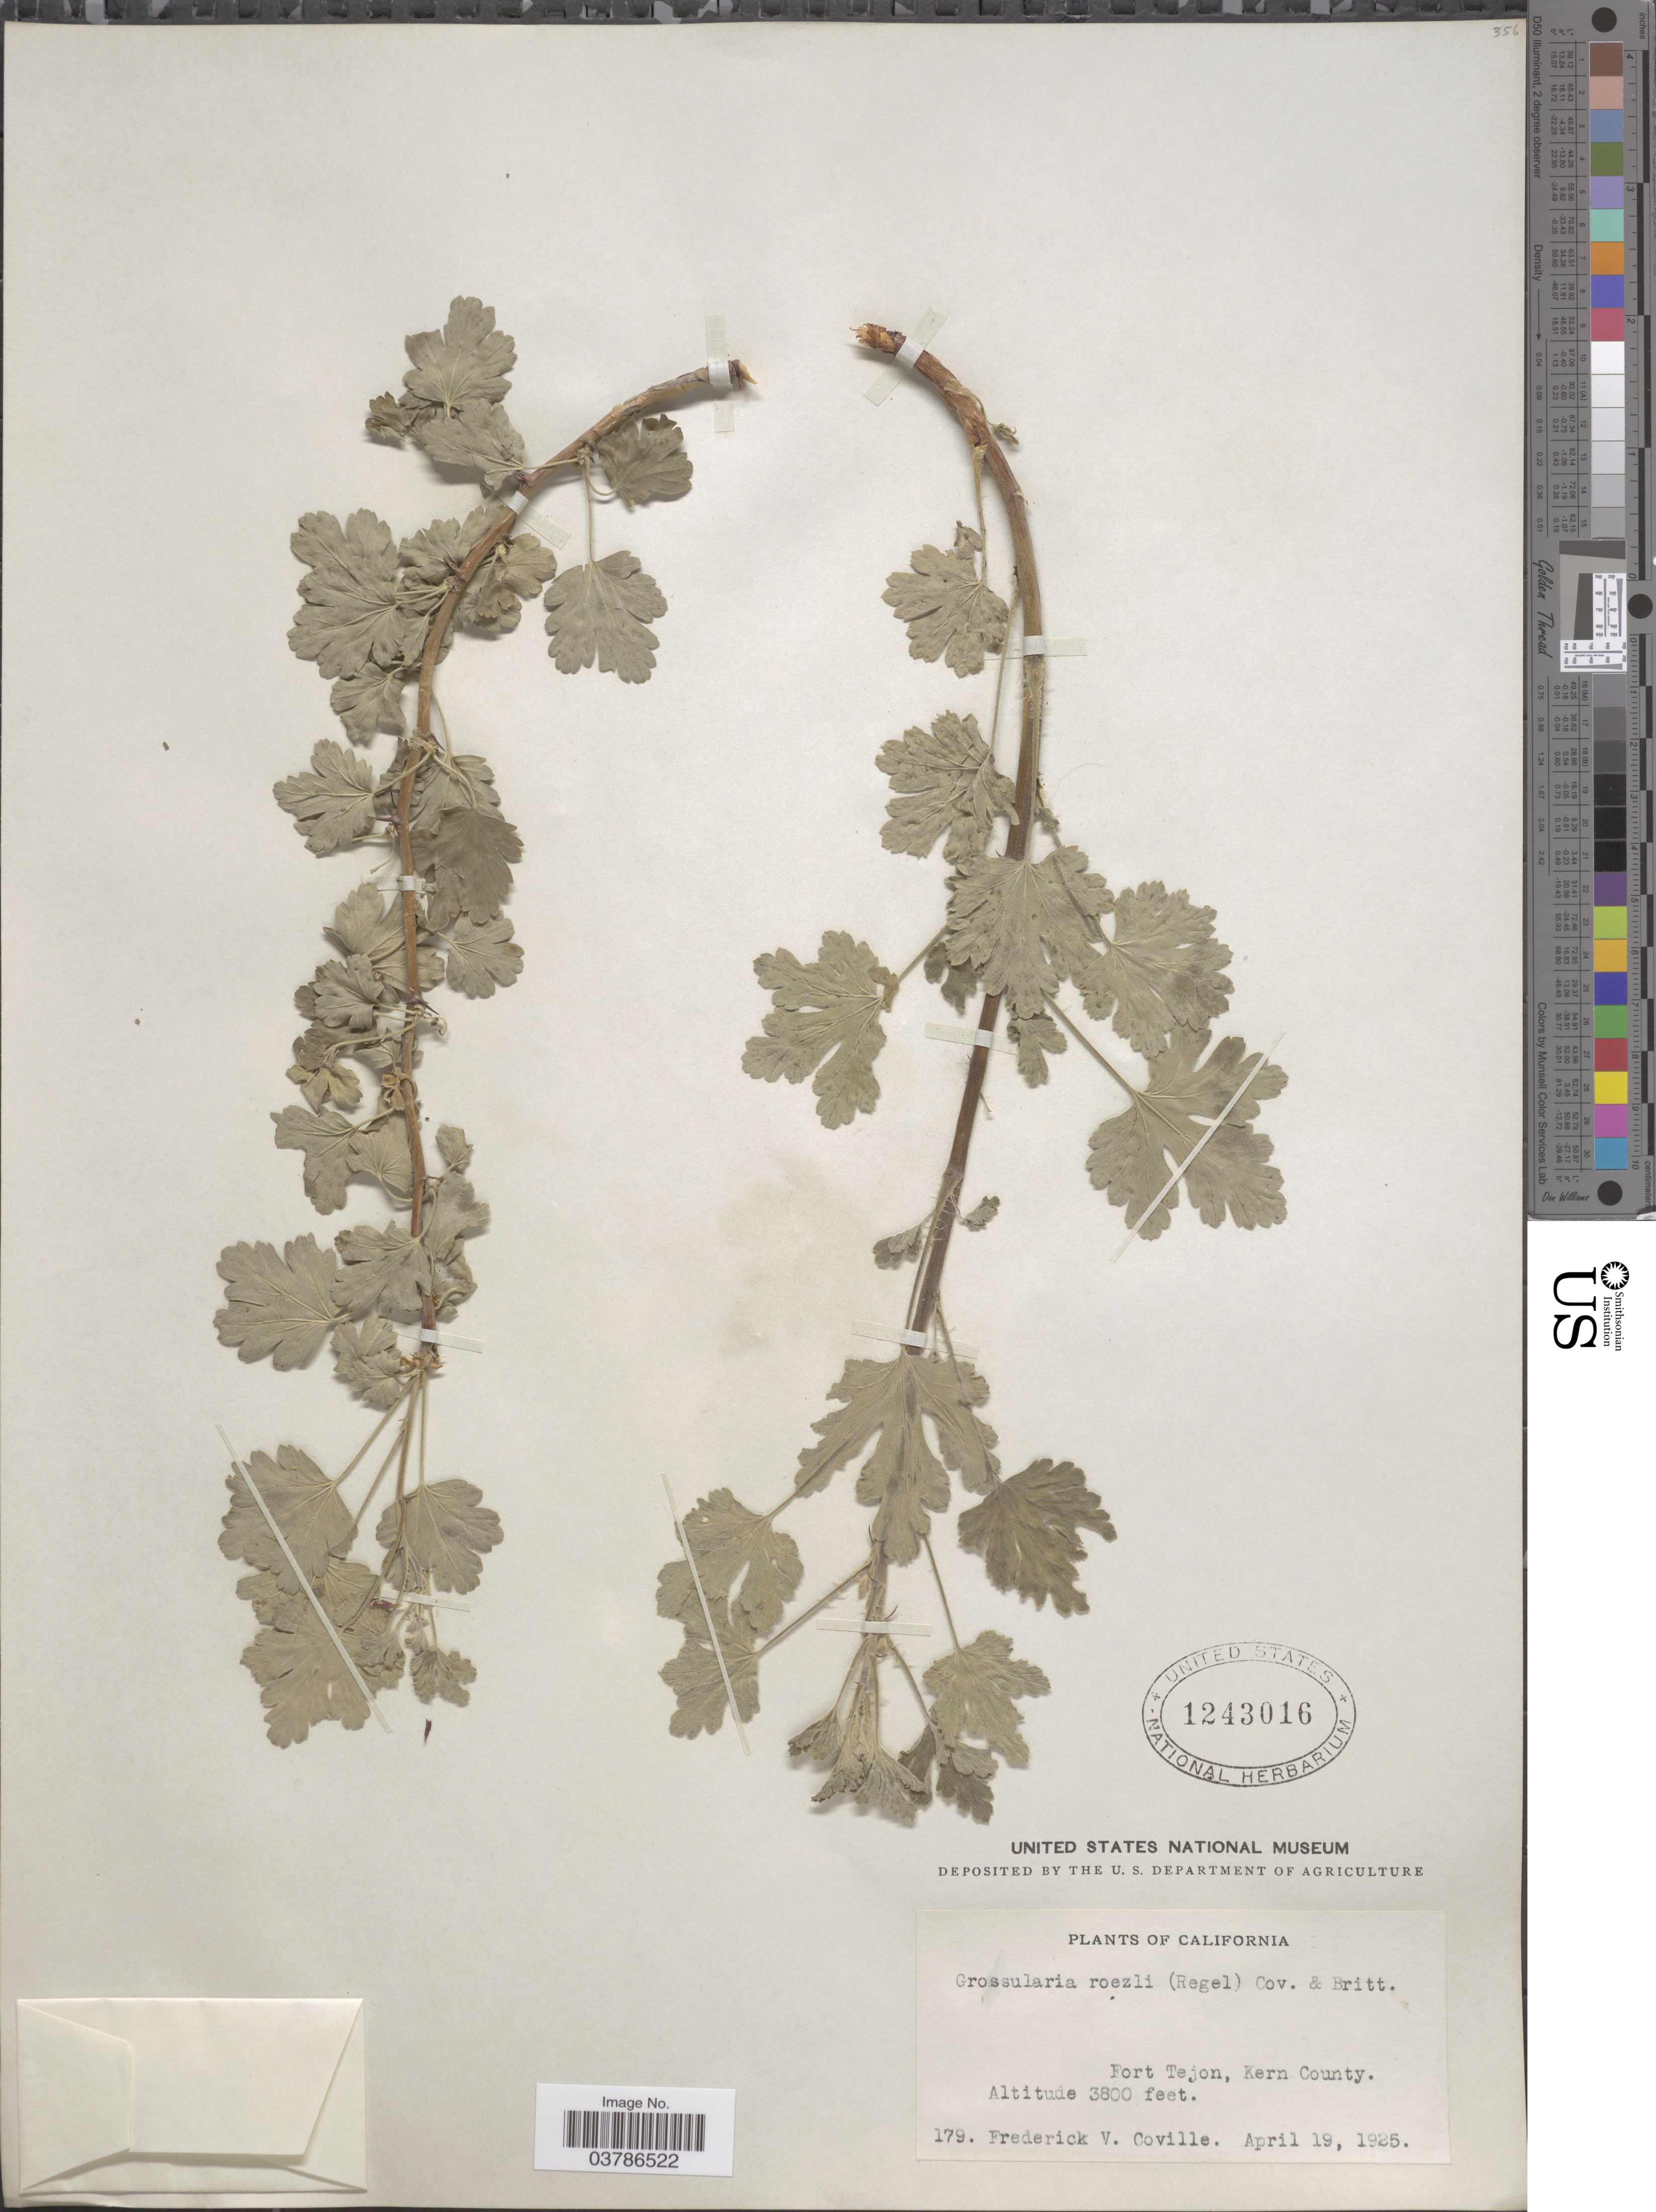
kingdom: Plantae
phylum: Tracheophyta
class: Magnoliopsida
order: Saxifragales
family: Grossulariaceae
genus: Ribes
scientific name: Ribes roezlii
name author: Regel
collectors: F. V. Coville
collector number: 179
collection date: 1925-04-19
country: United States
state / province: California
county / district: Kern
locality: Fort Tejon, Kern County.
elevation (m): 1158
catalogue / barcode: US 1243016